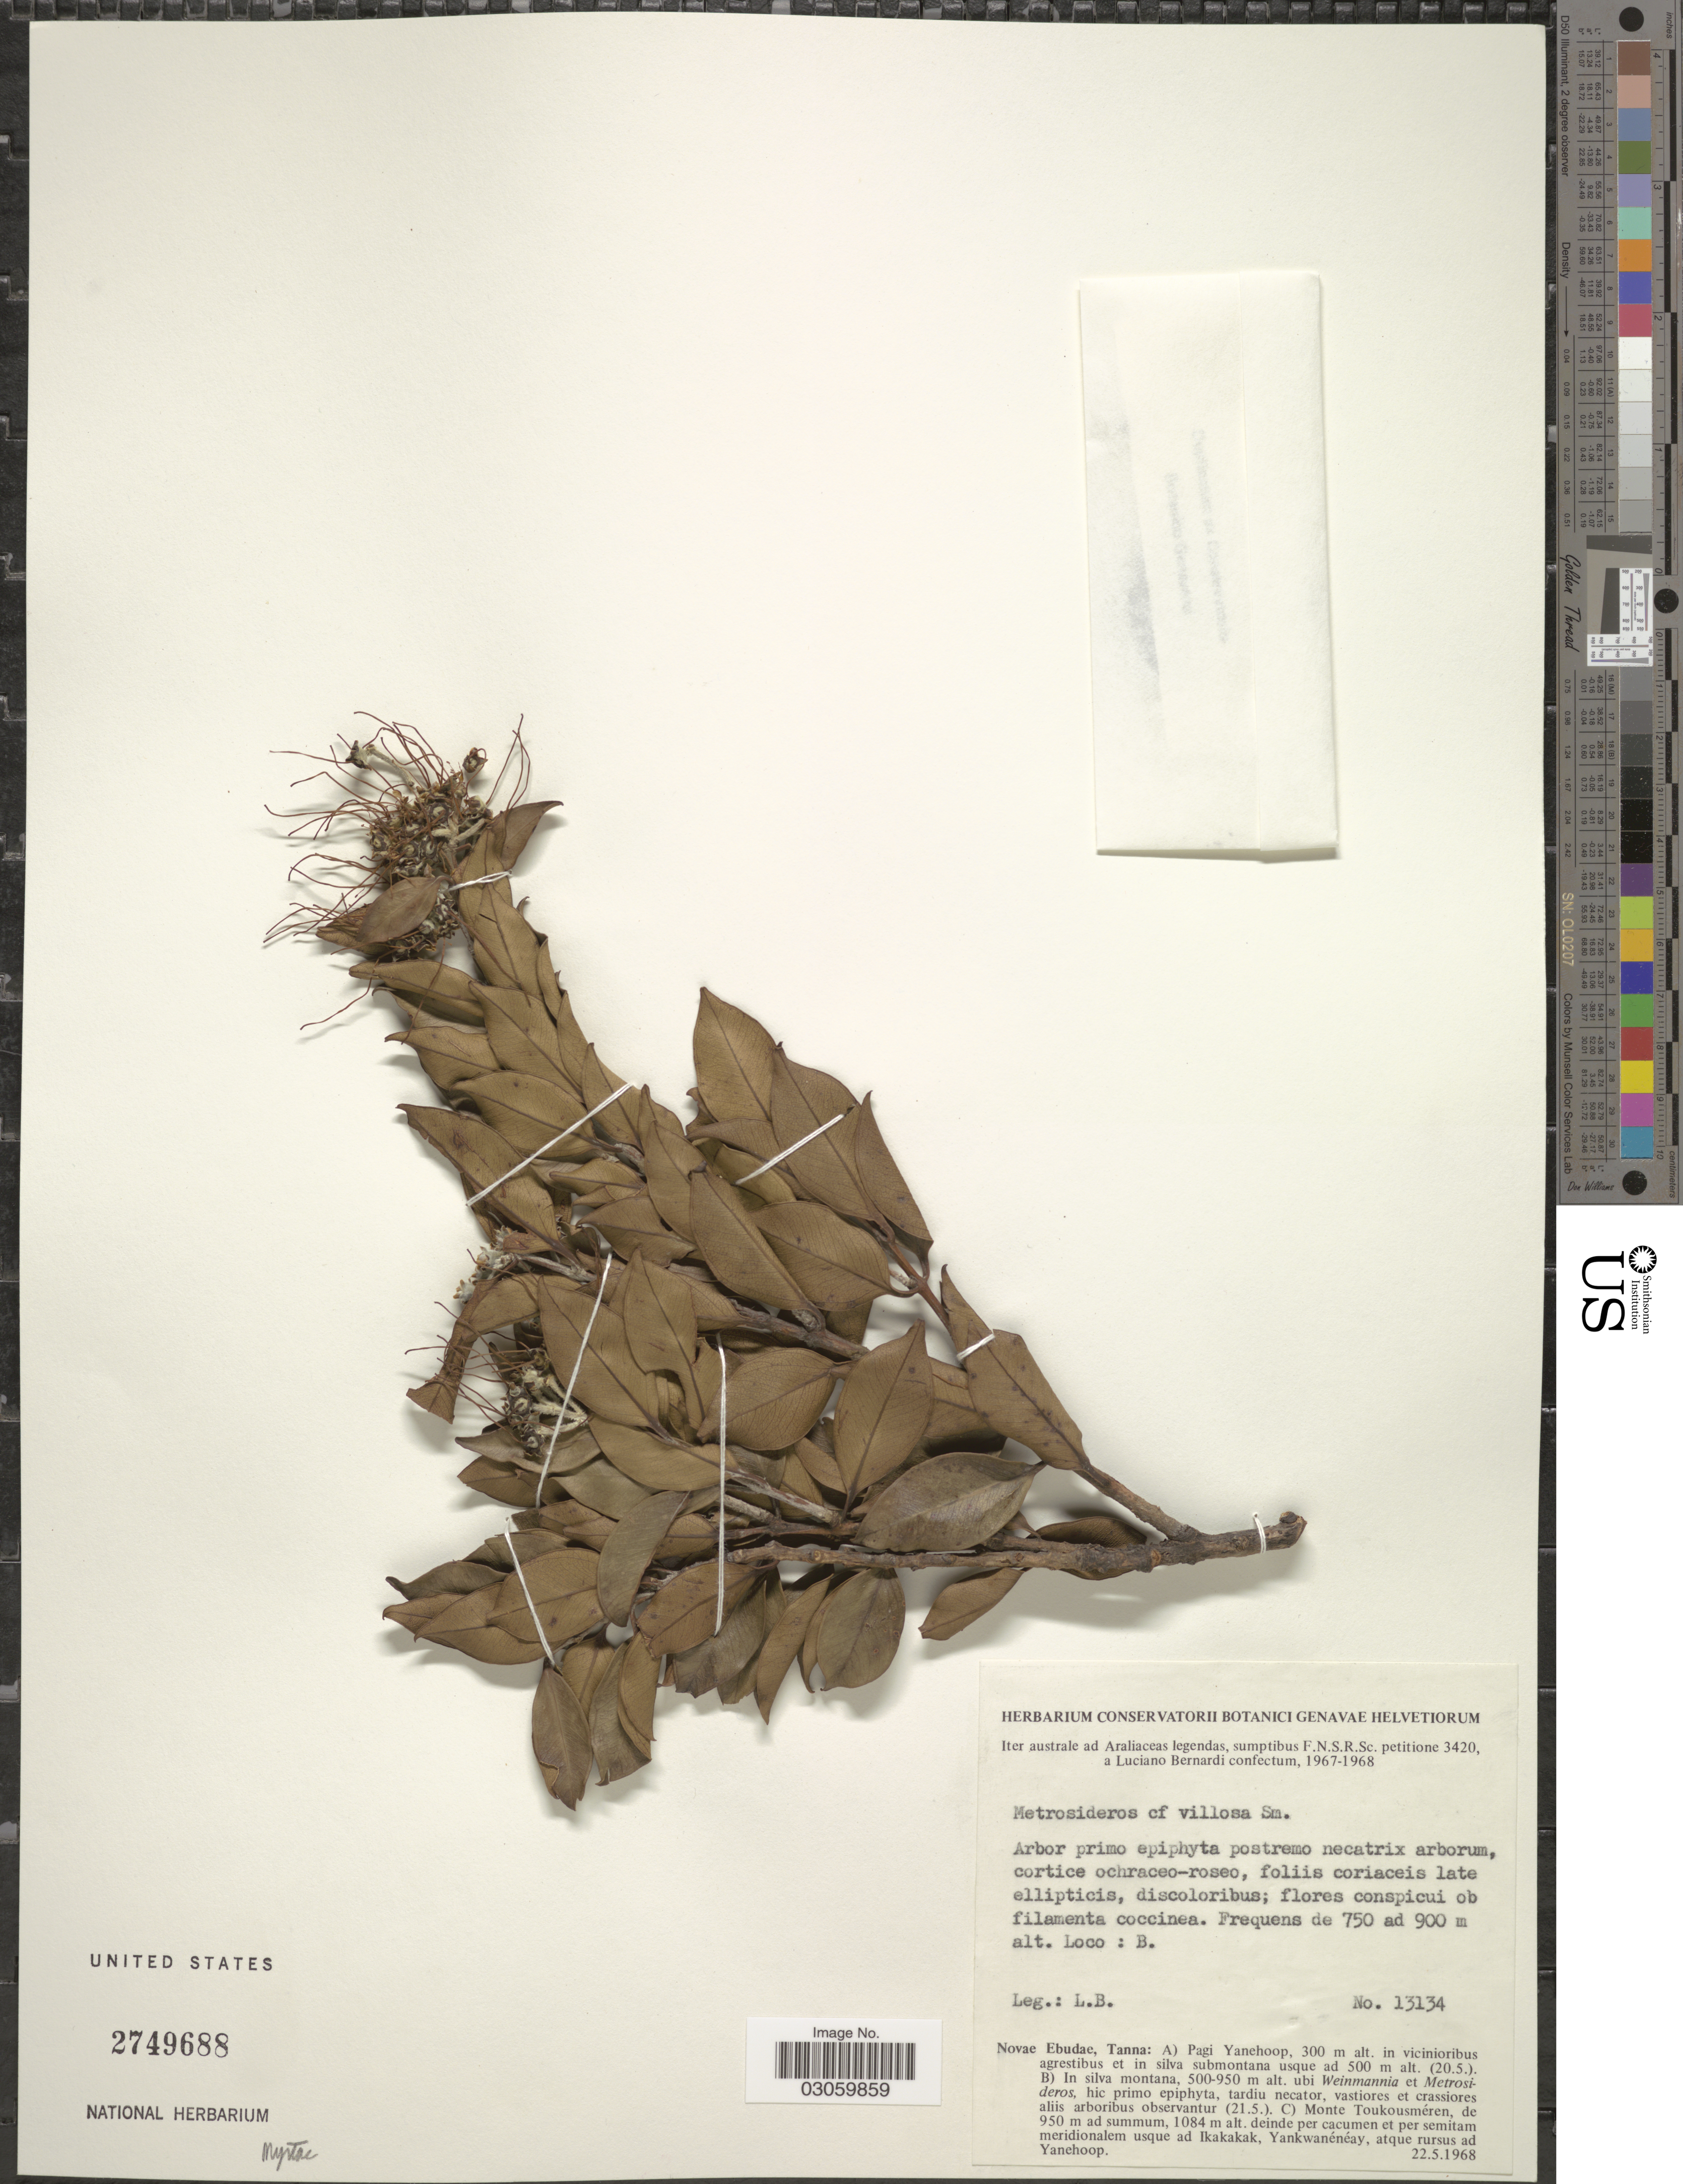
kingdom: Plantae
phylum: Tracheophyta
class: Magnoliopsida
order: Myrtales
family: Myrtaceae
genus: Metrosideros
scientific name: Metrosideros villosa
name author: (L. f.) Sm.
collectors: L. Bernardi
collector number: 13134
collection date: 1968-05-22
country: Vanuatu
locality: Novae Ebudae, Tanna: In silva montana.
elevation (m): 500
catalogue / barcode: US 2749688